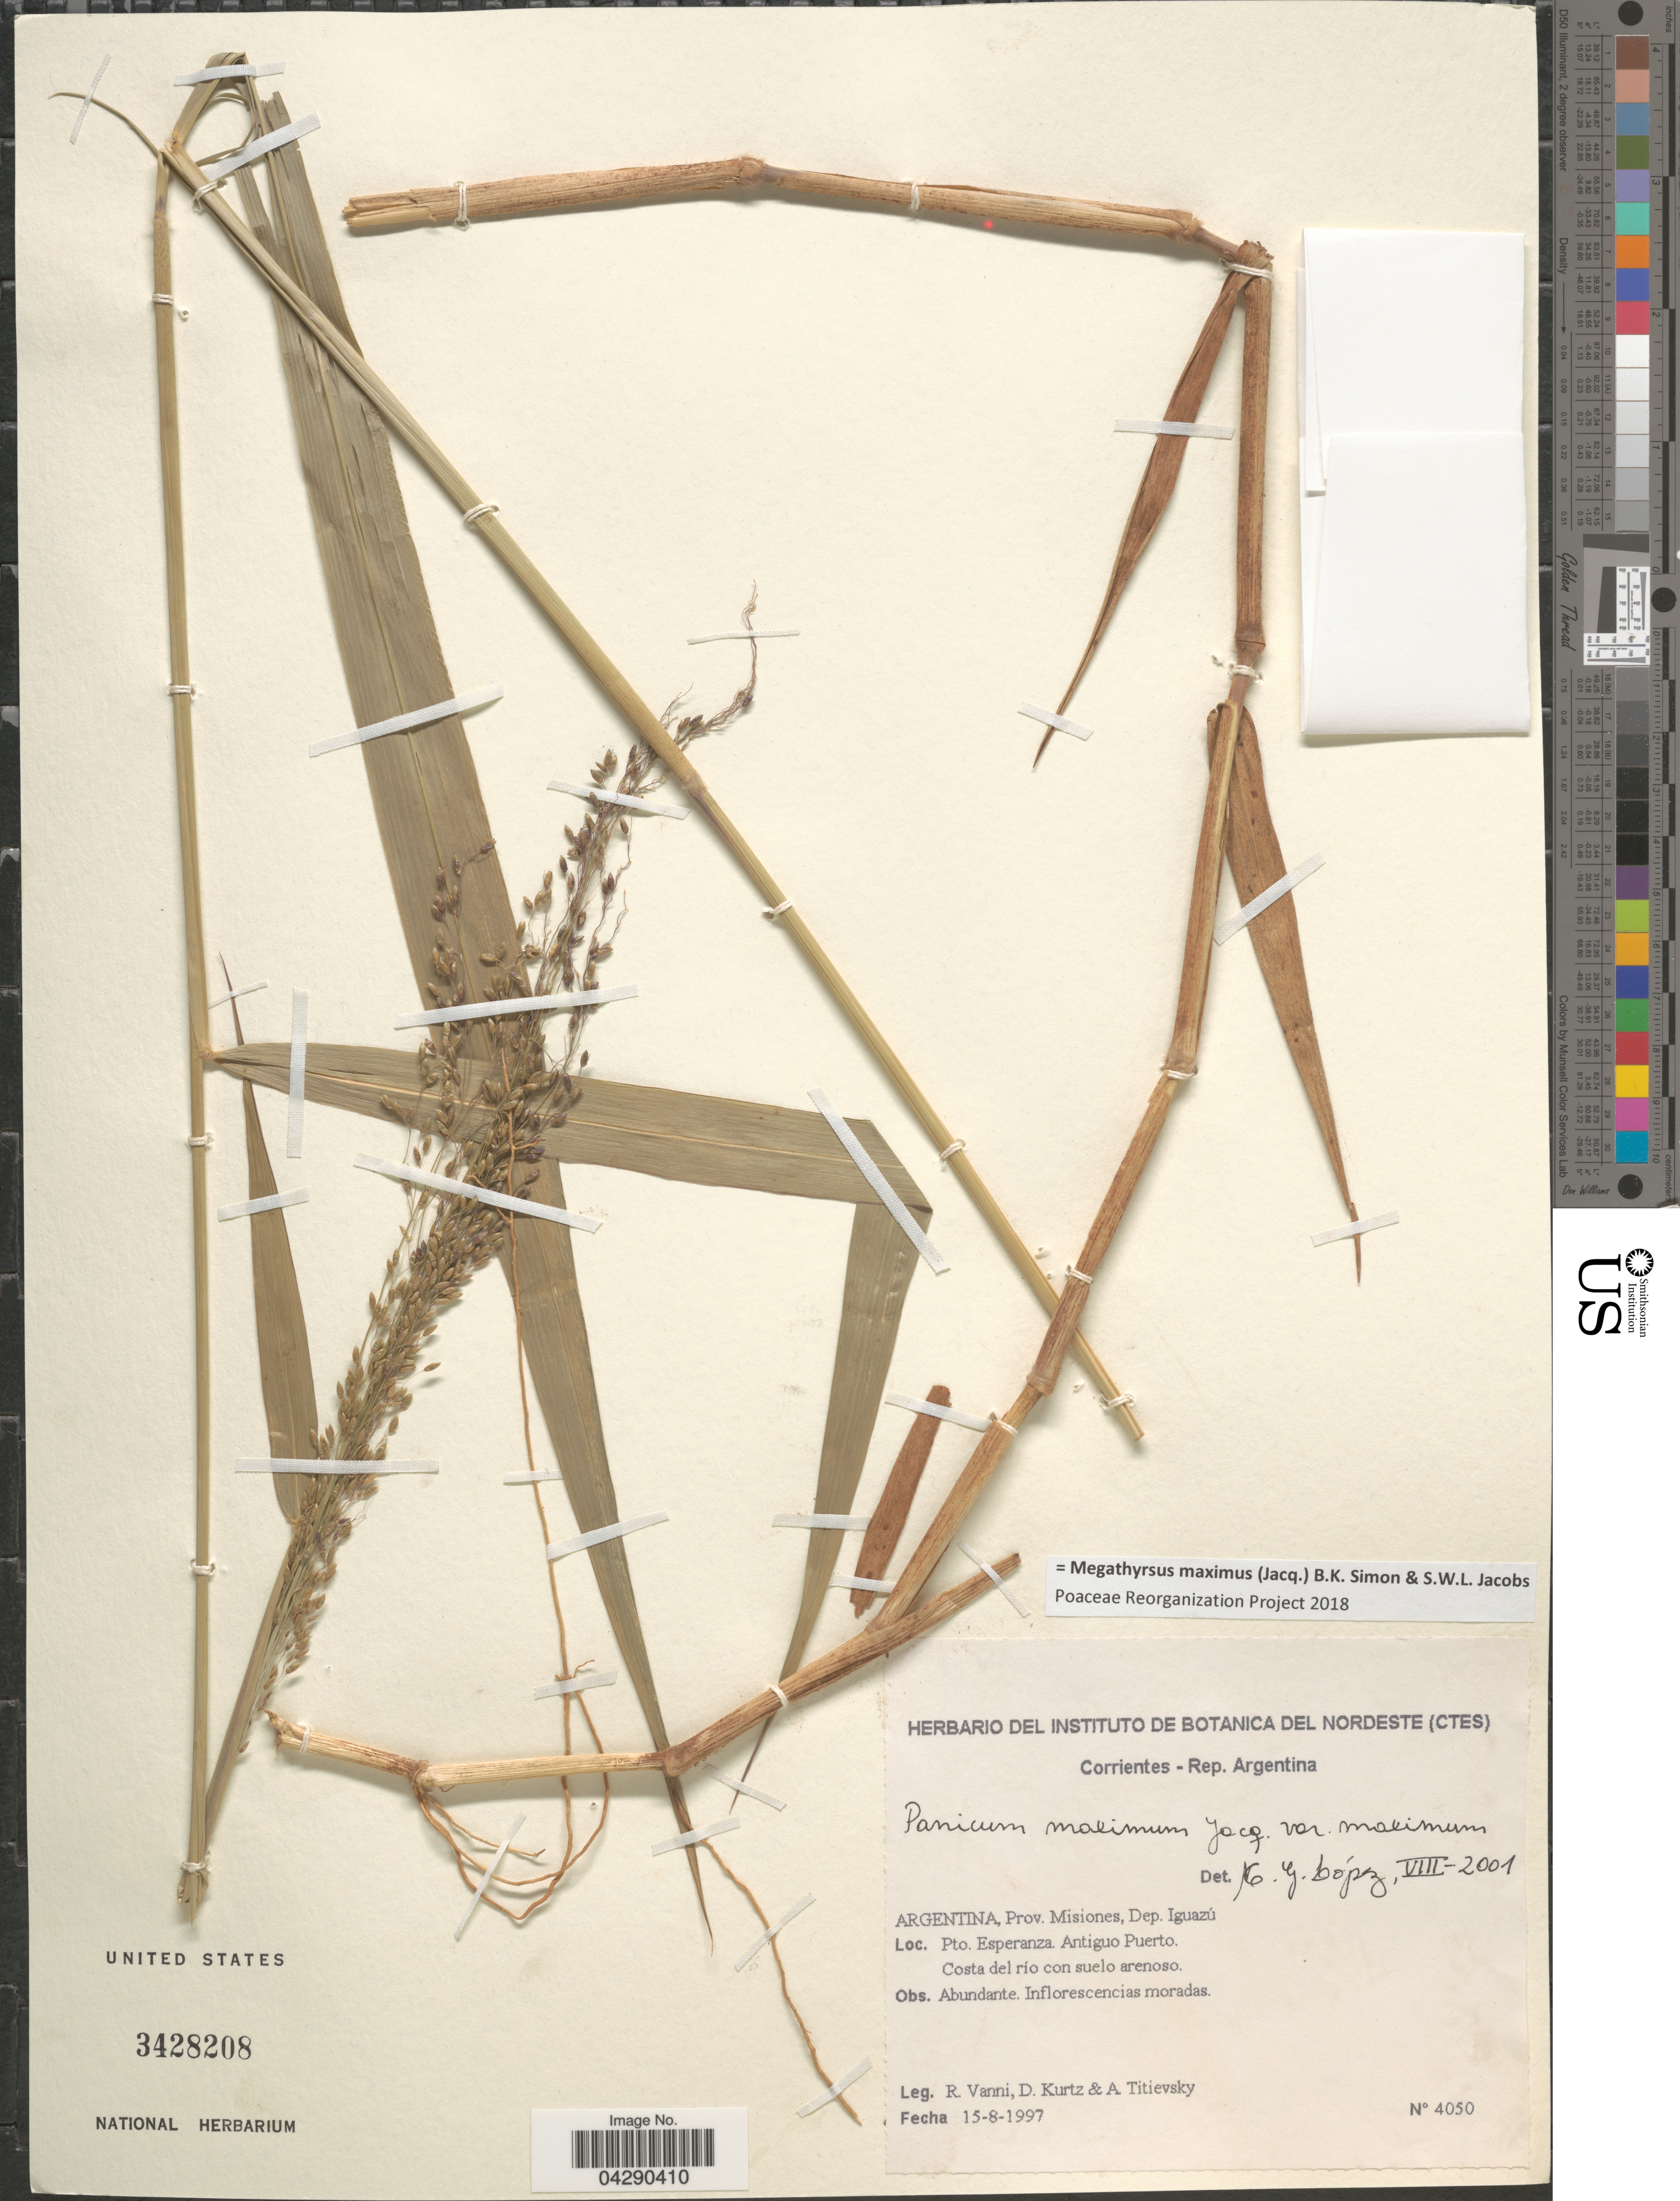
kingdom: Plantae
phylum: Tracheophyta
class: Liliopsida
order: Poales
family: Poaceae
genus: Megathyrsus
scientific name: Megathyrsus maximus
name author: (Jacq.) B.K. Simon & S.W.L. Jacobs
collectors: R. Vanni, D. Kurtz & A. Titievsky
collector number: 4050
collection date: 1997-08-15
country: Argentina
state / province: Misiones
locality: Dep. Iguazú. Pto. Esperanza. Antiguo Puerto. Costa del río con suelo arenoso.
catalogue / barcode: US 3428208